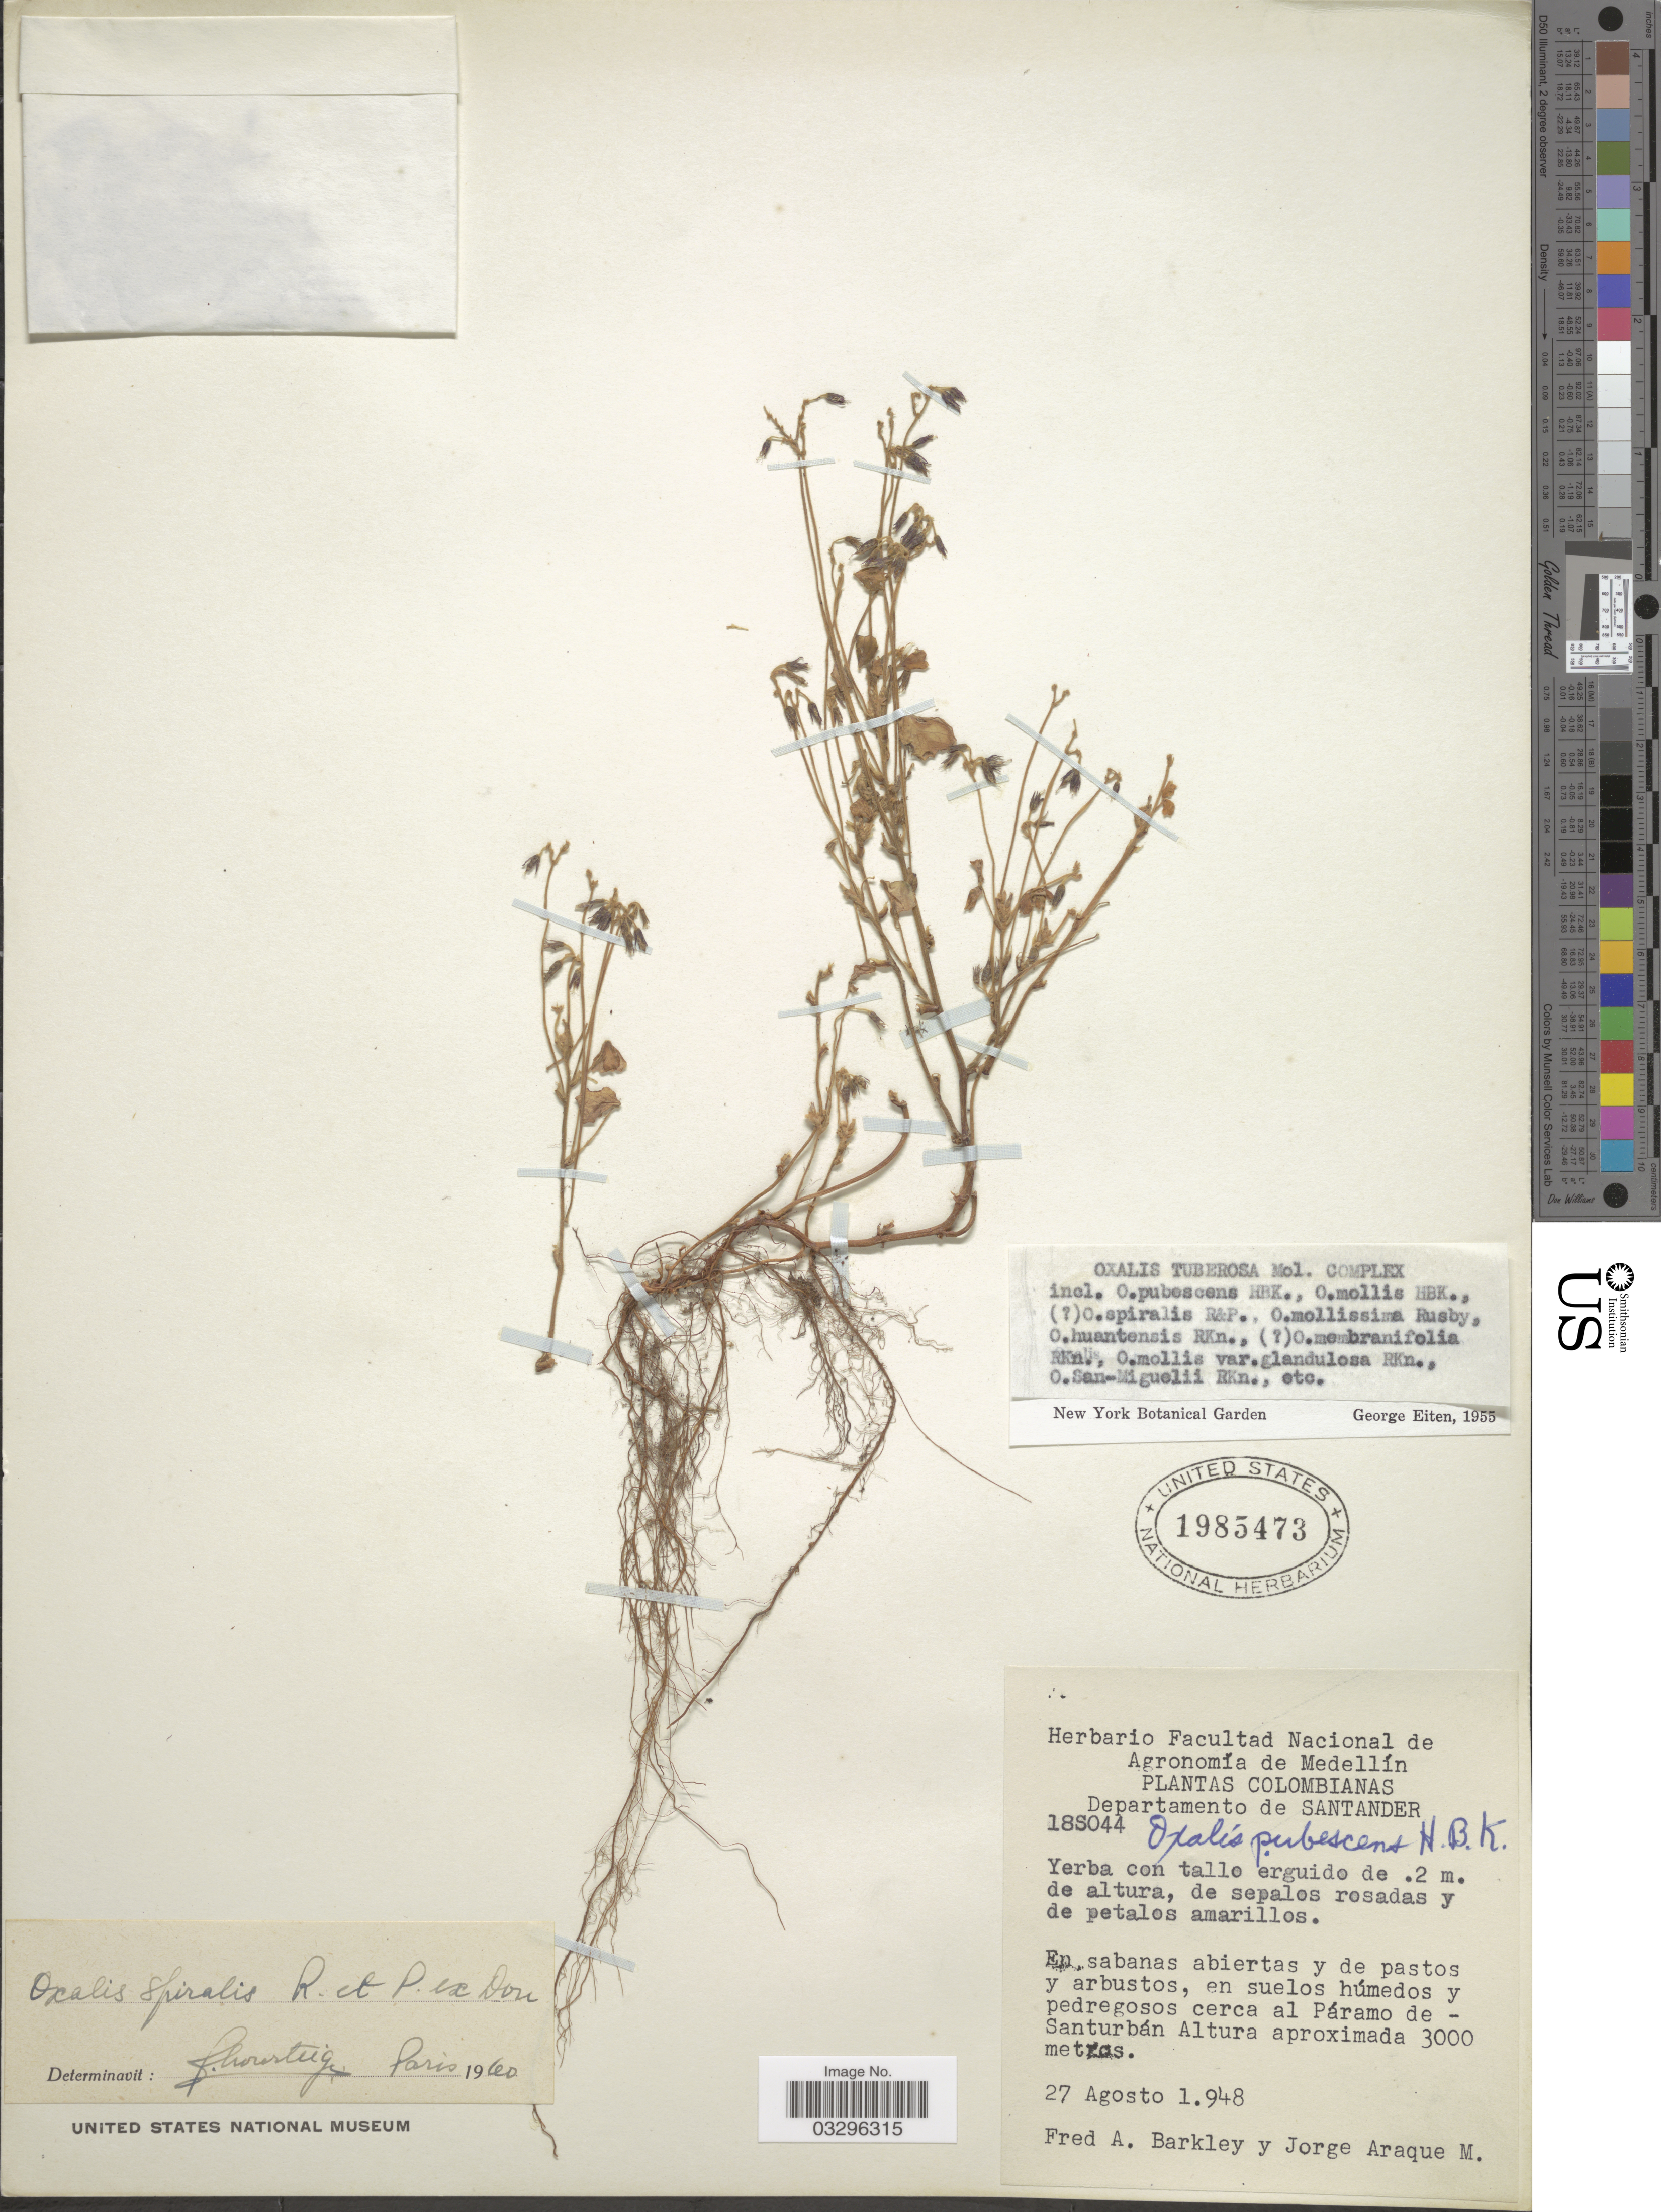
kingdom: Plantae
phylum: Tracheophyta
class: Magnoliopsida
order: Oxalidales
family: Oxalidaceae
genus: Oxalis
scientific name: Oxalis spiralis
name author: Ruiz & Pav. ex G. Don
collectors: F. A. Barkley & J. Araque Molina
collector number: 18S044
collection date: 1948-08-27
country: Colombia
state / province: Santander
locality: Departamento de Santander. En sabanas abiertas y de pastos y arbustos, en suelos húmedos y pedregosos cerca al Páramo de Santurbán.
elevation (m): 3000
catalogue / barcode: US 1985473